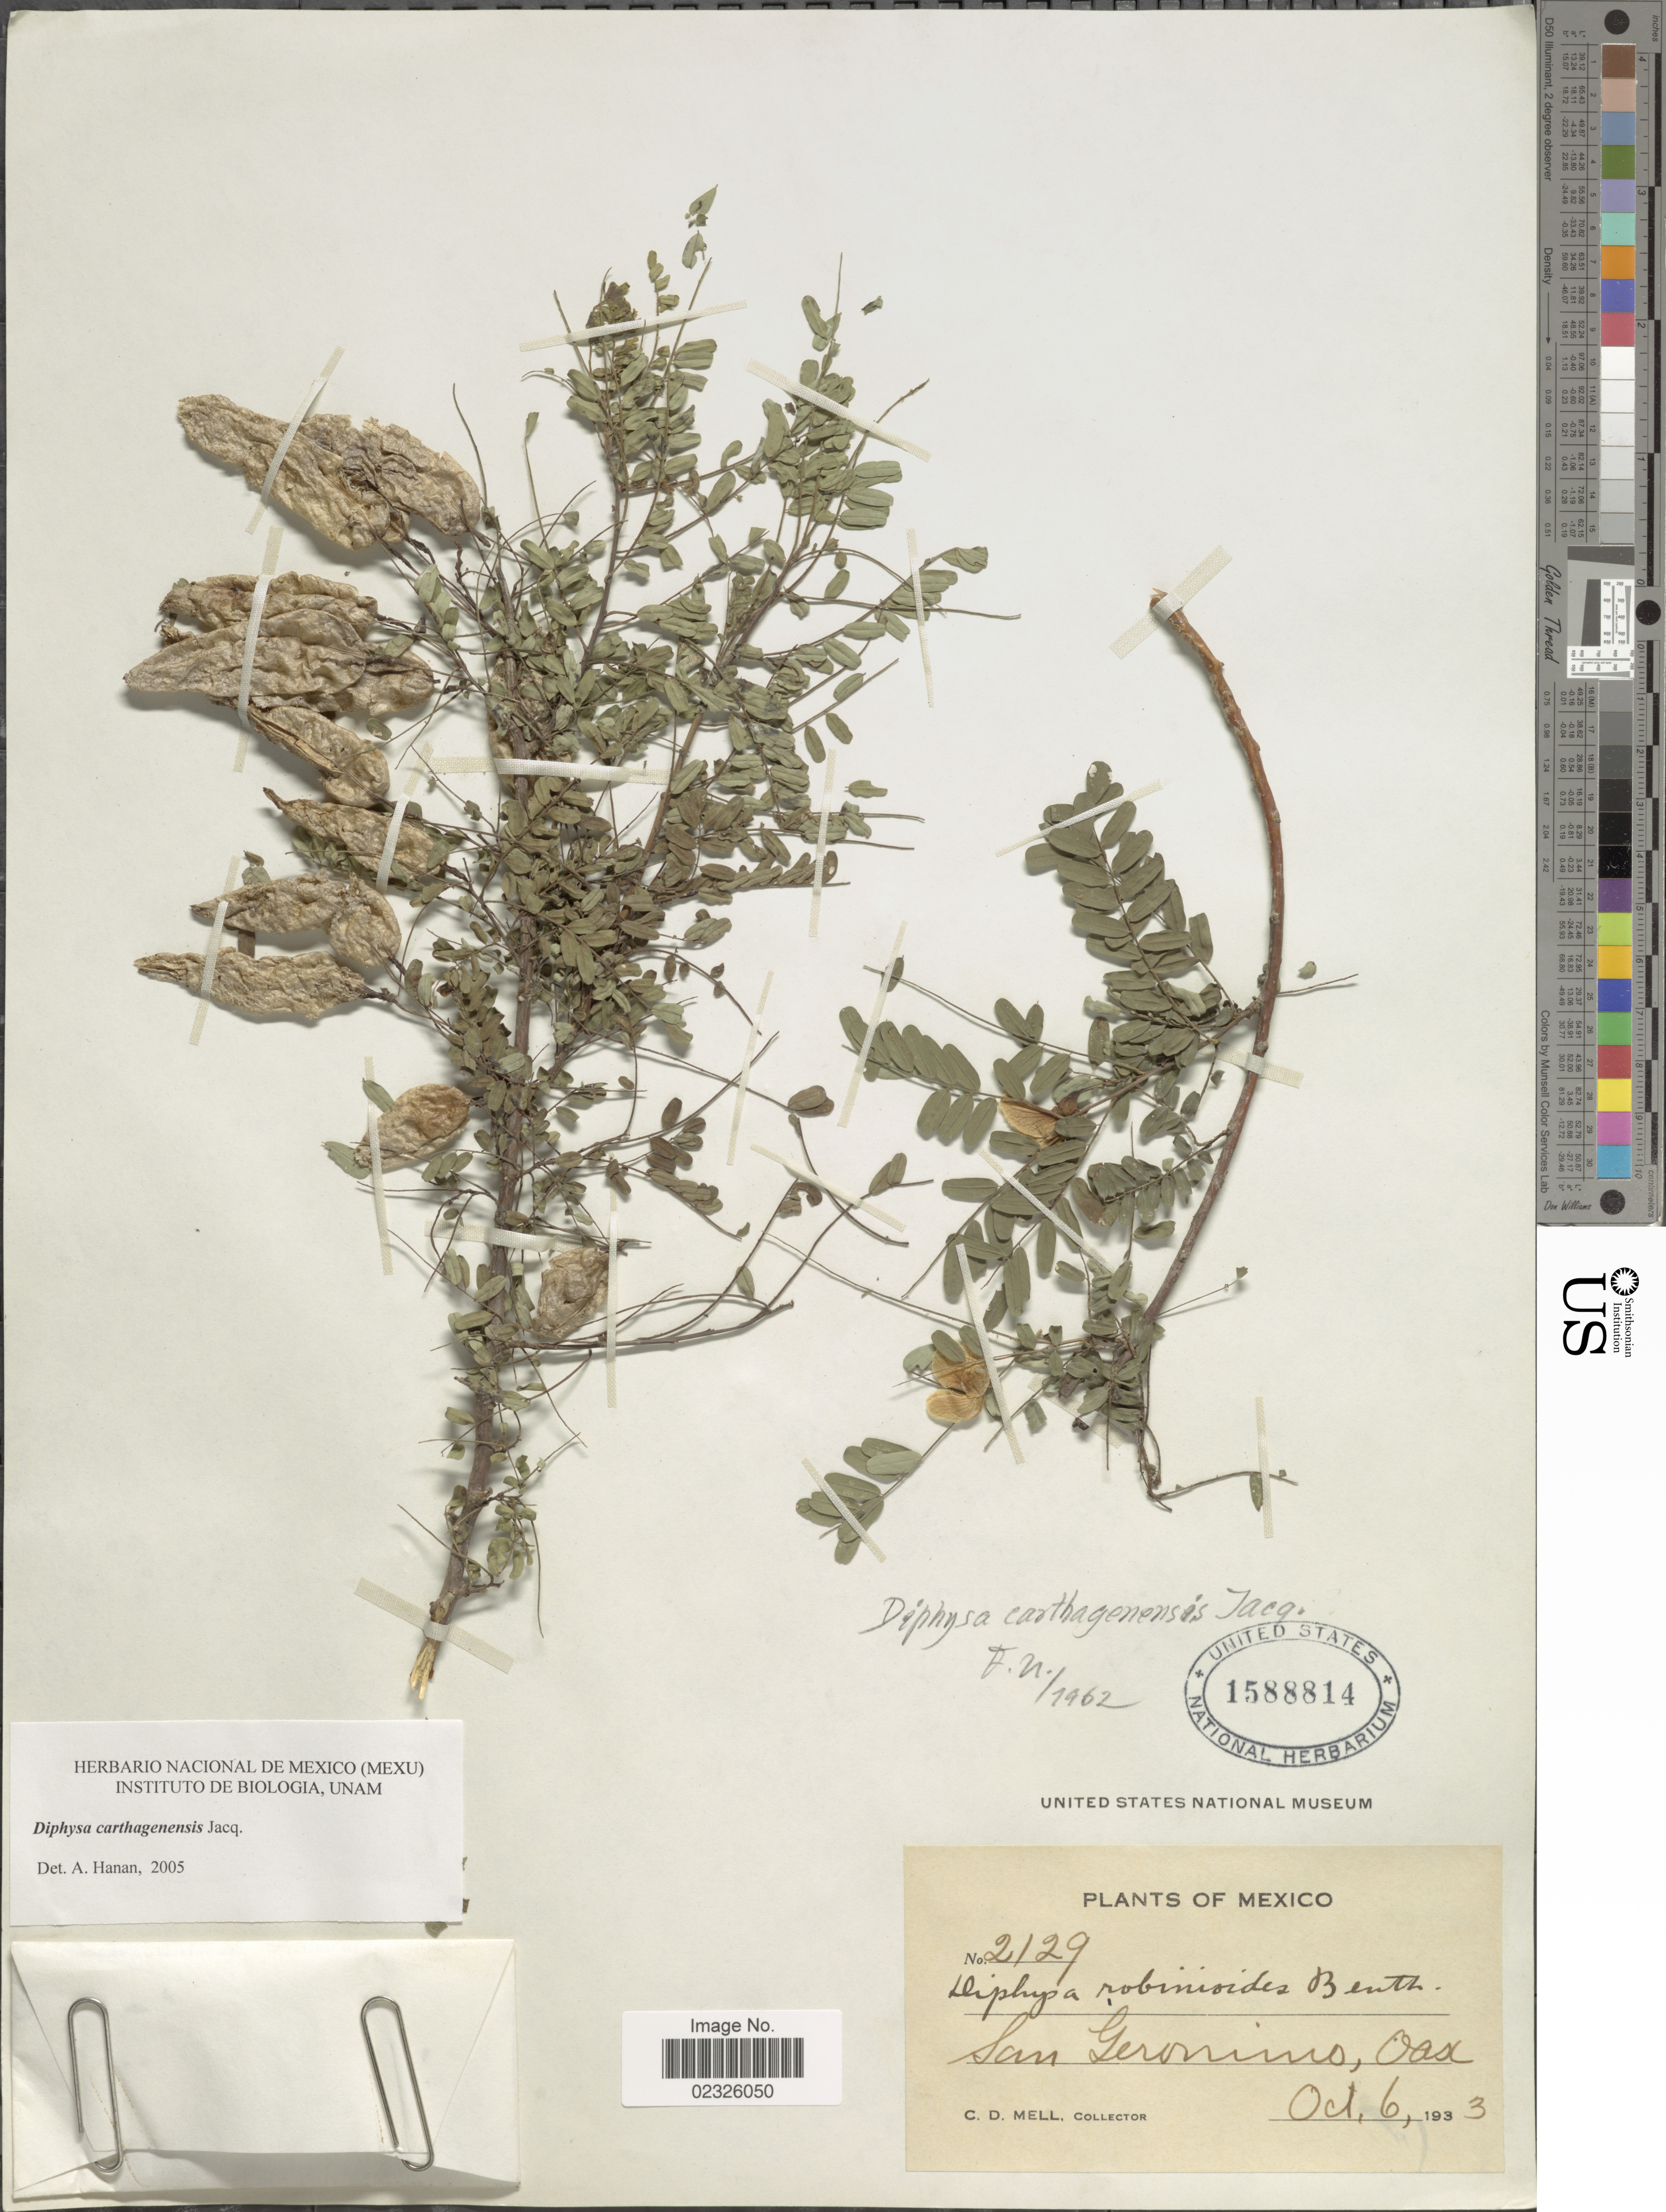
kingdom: Plantae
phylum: Tracheophyta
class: Magnoliopsida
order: Fabales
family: Fabaceae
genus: Diphysa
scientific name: Diphysa carthagenensis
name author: Jacq.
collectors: C. D. Mell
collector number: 2129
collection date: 1933-10-06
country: Mexico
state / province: Oaxaca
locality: San Geronimo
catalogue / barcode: US 1588814